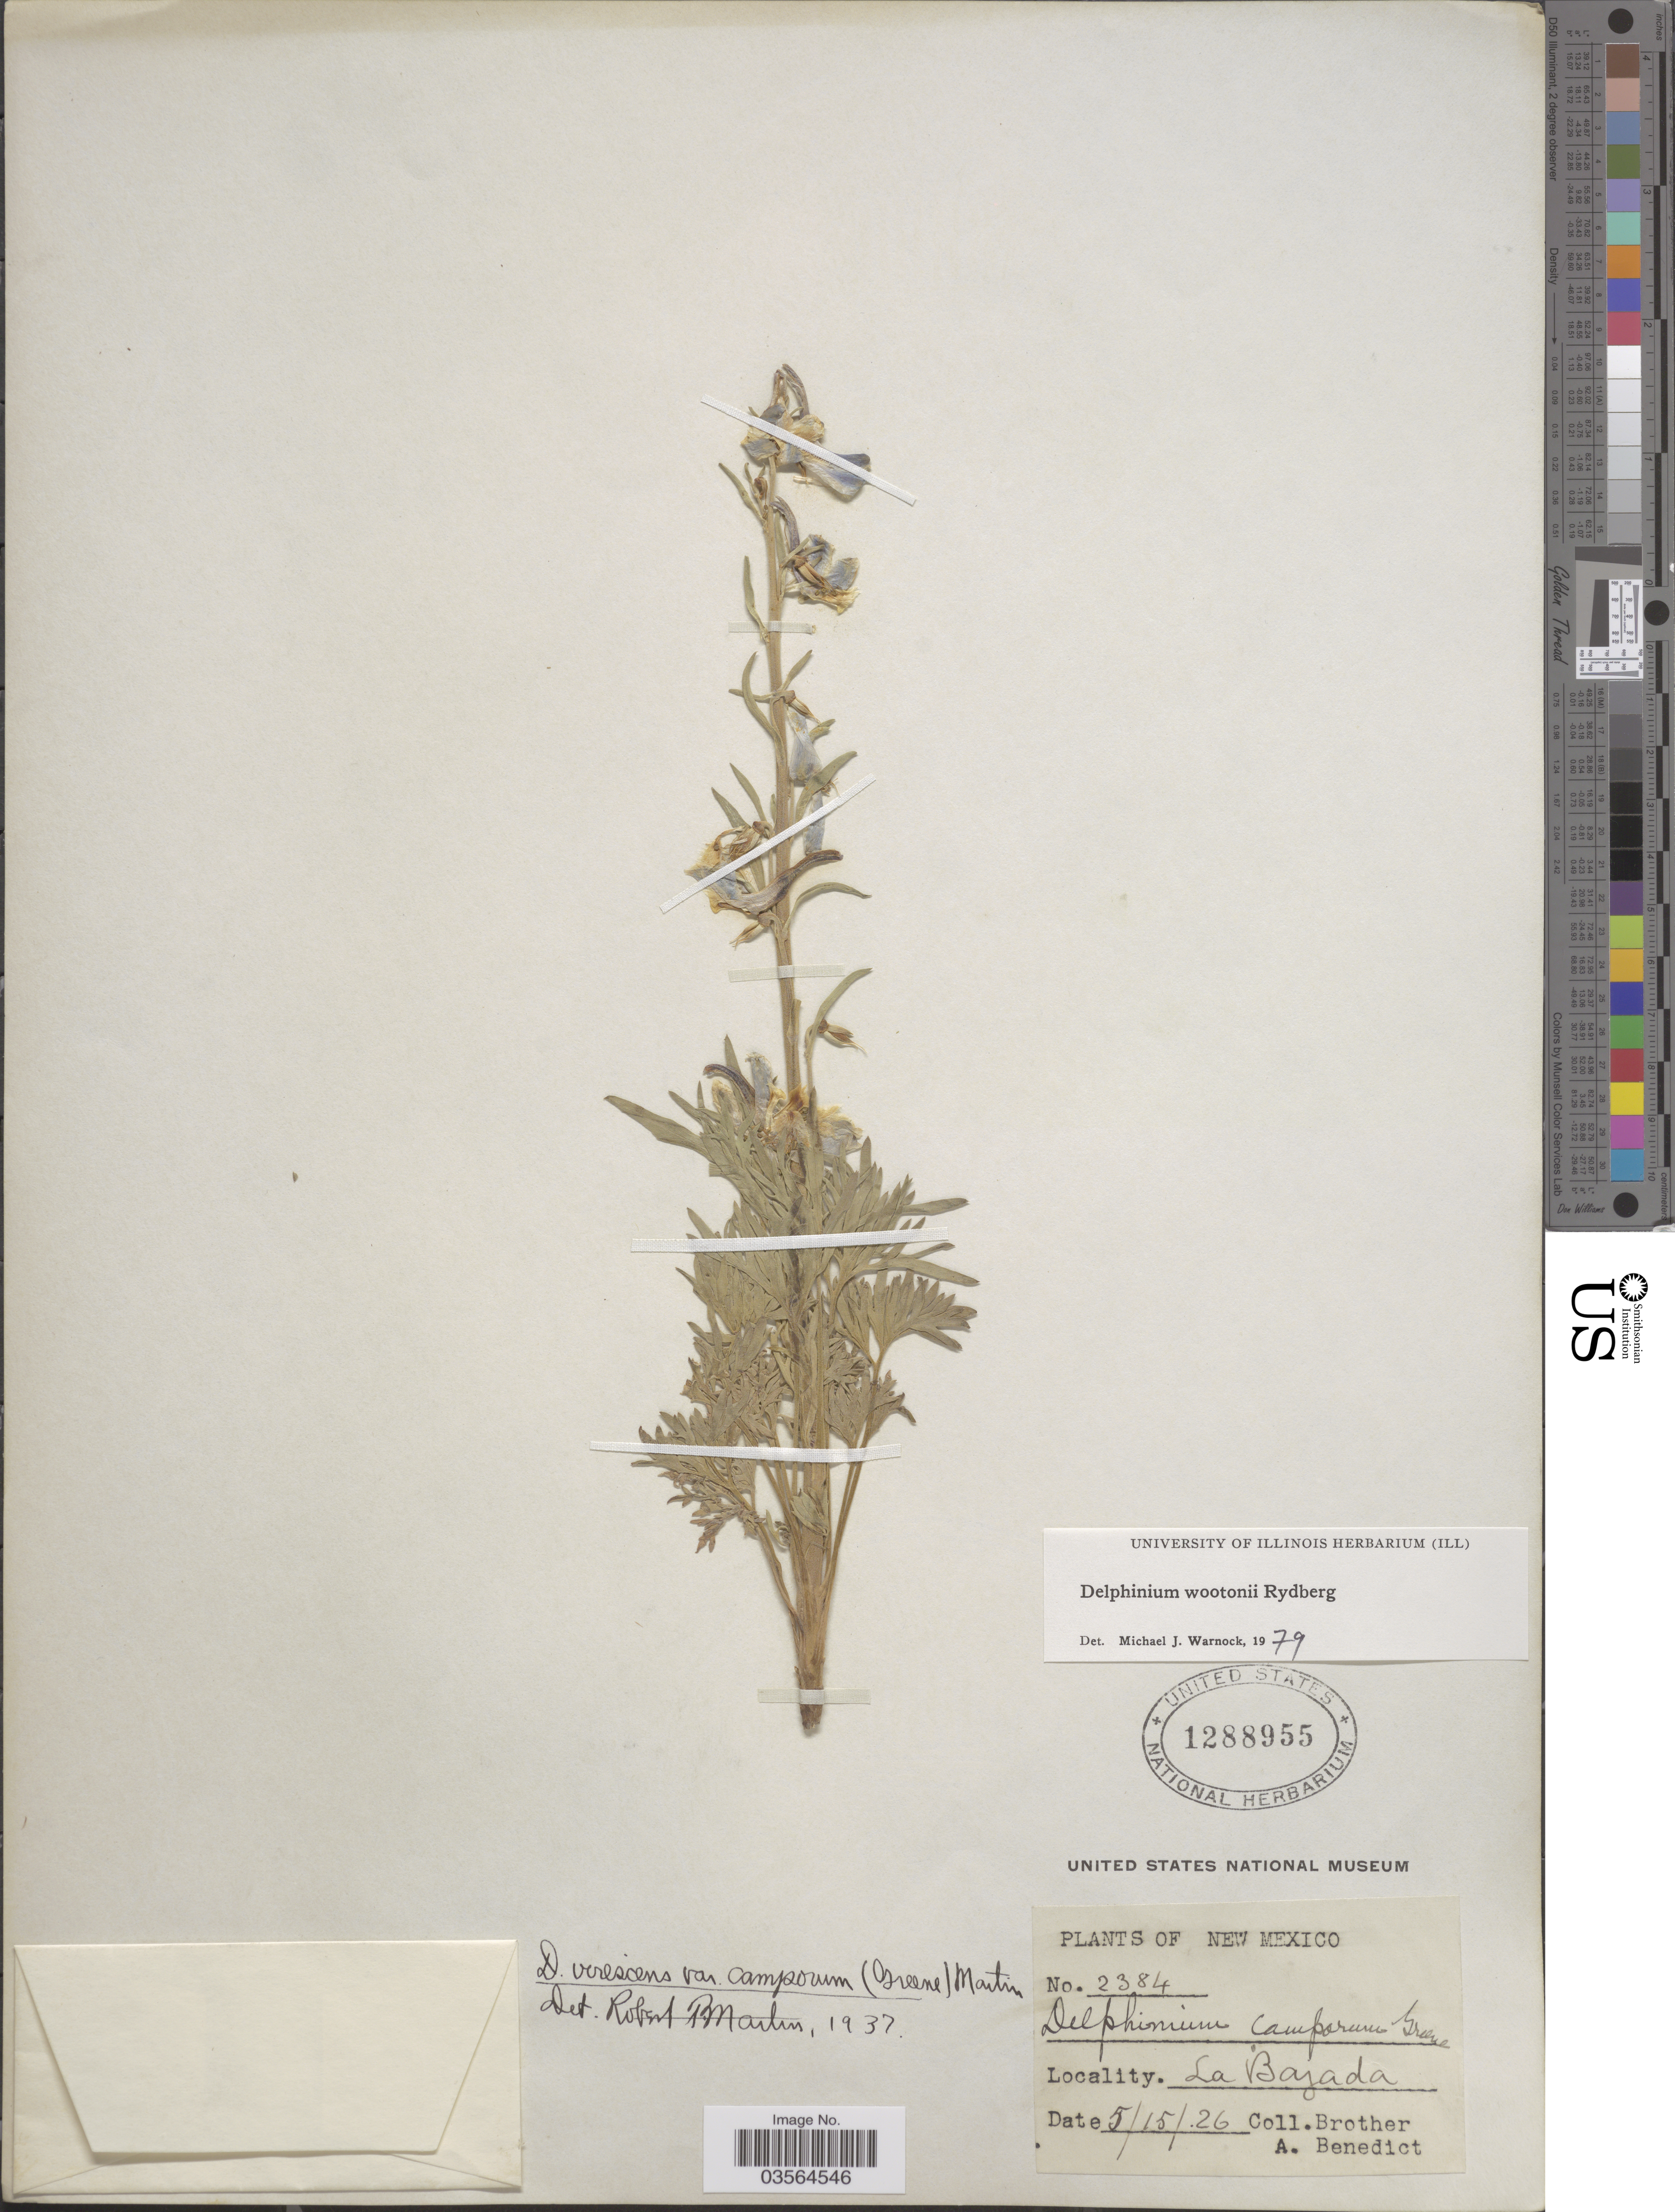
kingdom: Plantae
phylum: Tracheophyta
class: Magnoliopsida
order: Ranunculales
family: Ranunculaceae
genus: Delphinium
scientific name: Delphinium wootonii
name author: Rydb.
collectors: Bro. Benedict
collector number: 2384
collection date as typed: Transcribed d/m/y: 15/5/26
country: United States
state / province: New Mexico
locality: La Bajada.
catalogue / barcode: US 1288955